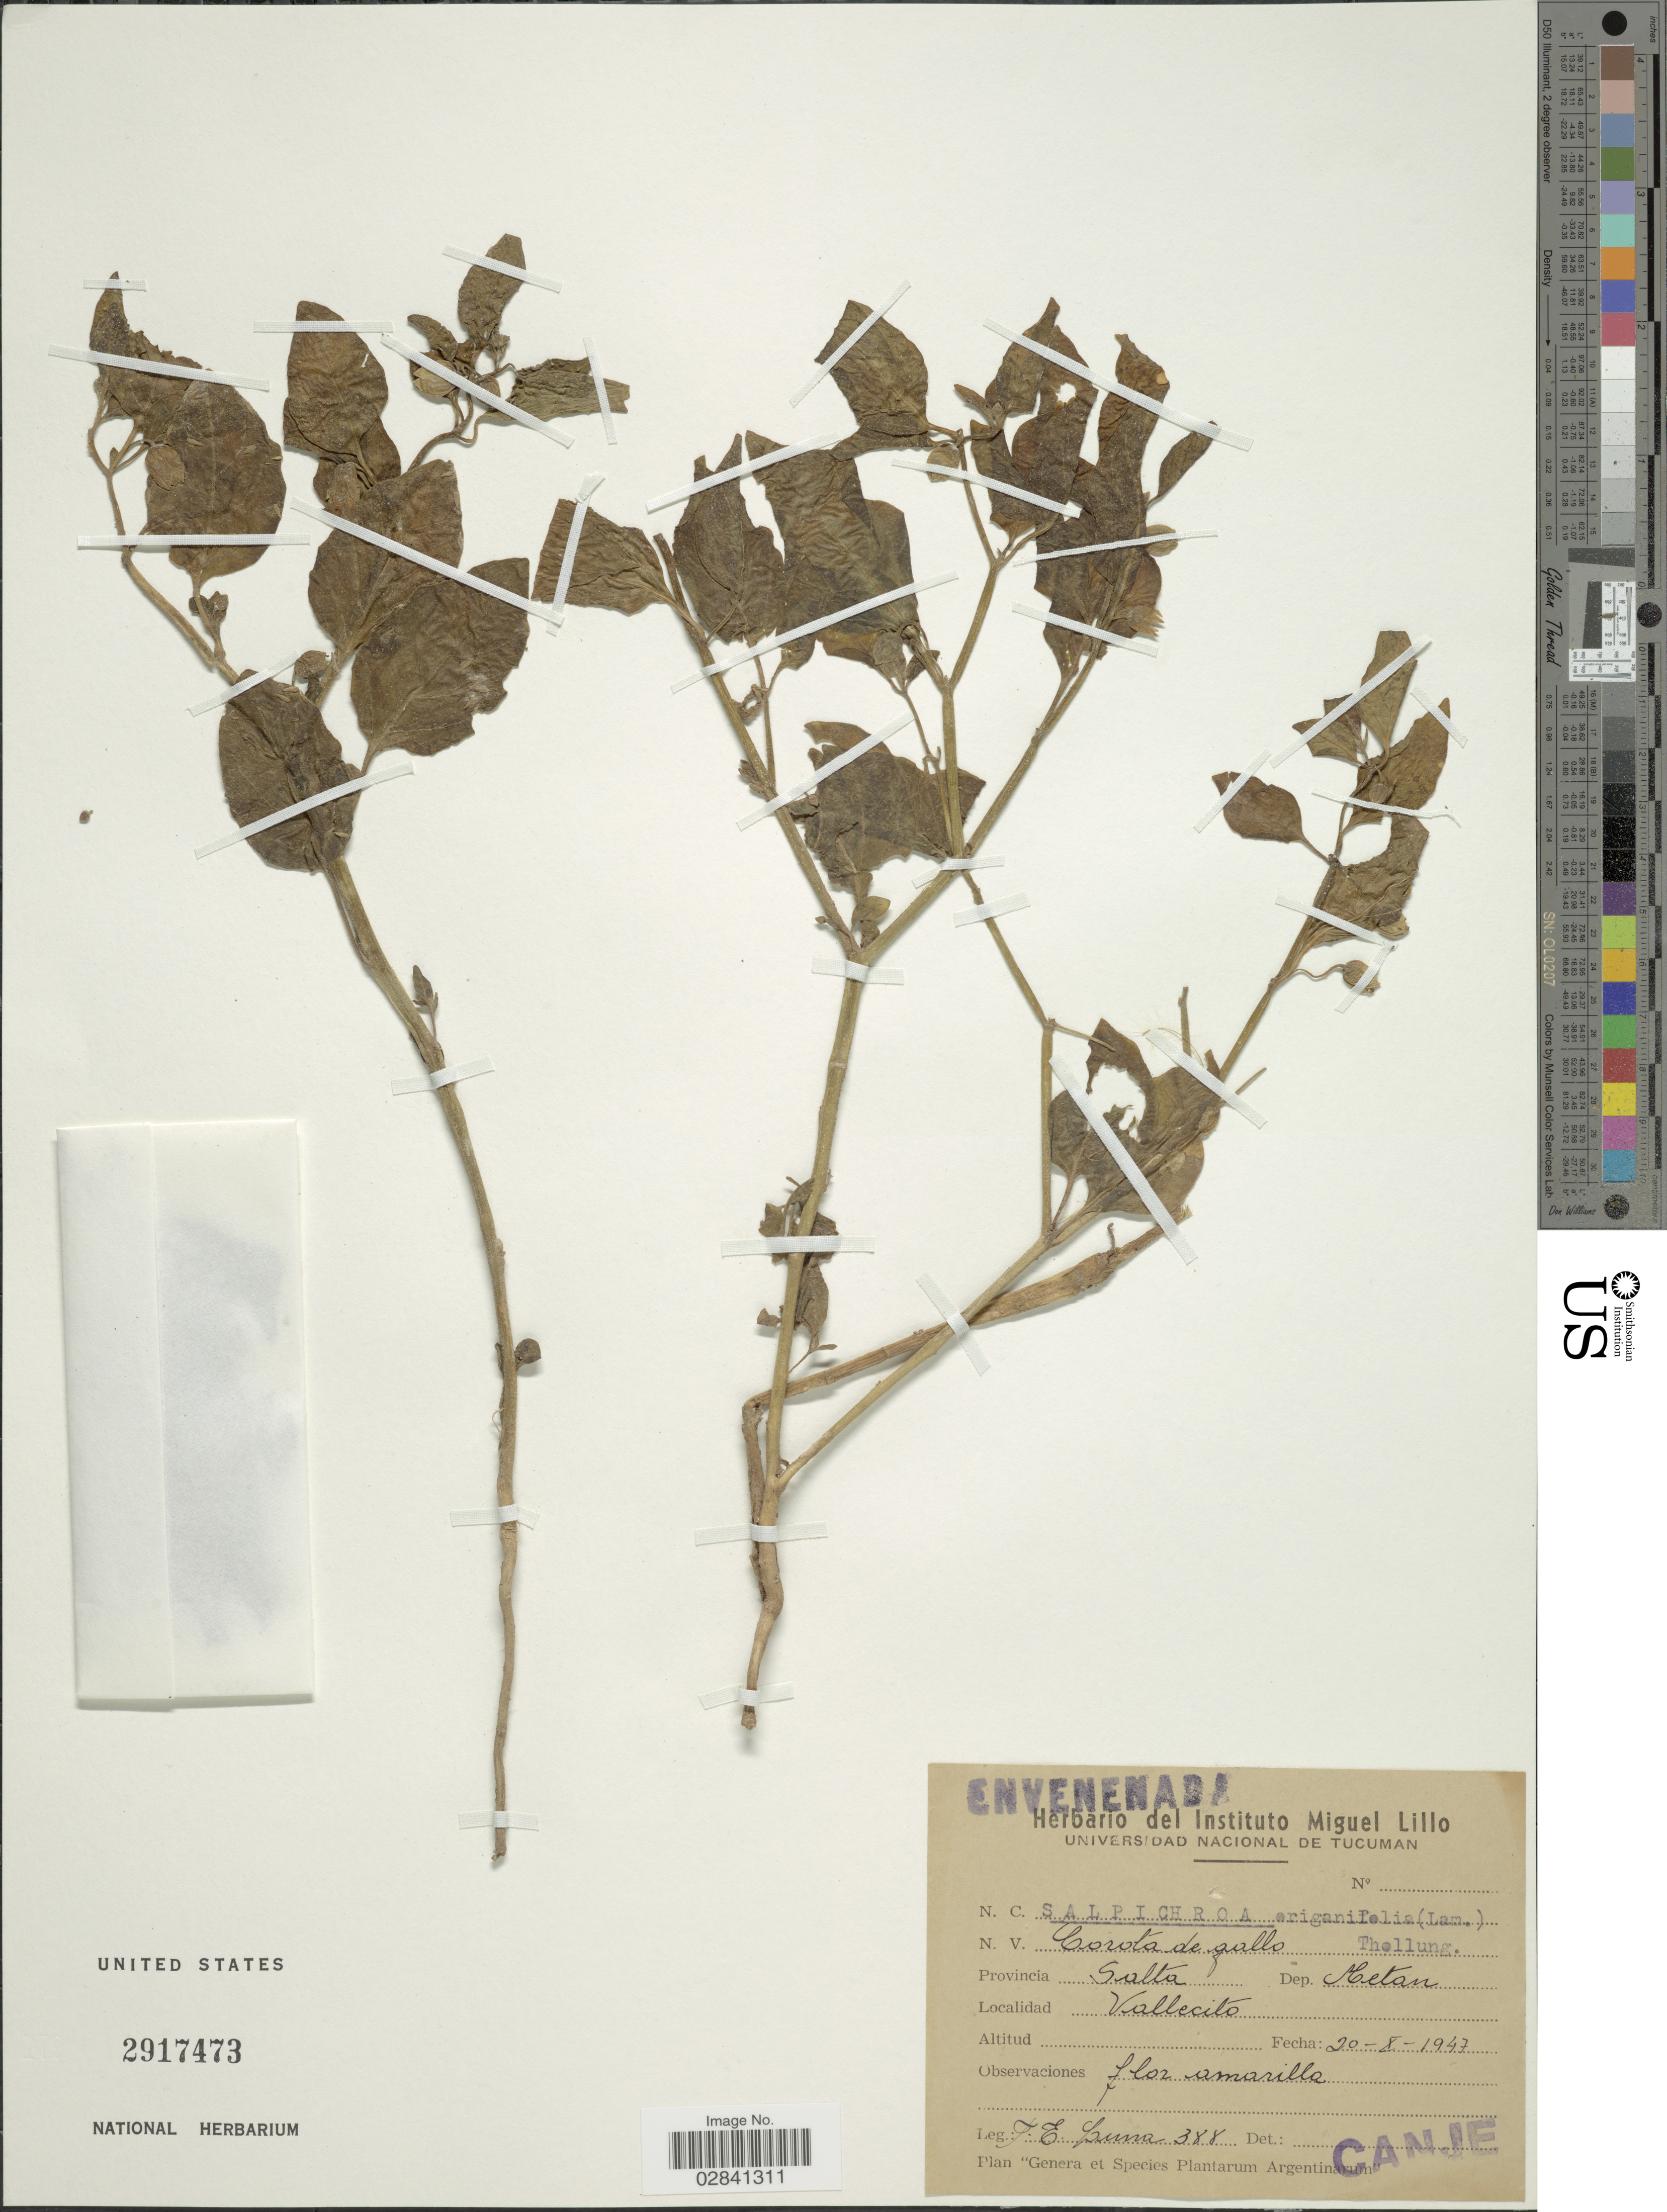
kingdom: Plantae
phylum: Tracheophyta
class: Magnoliopsida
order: Solanales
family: Solanaceae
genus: Salpichroa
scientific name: Salpichroa origanifolia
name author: (Lam.) Baill.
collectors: F. E. Luna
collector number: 388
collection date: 1947-10-20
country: Argentina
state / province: Salta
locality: Dep. Metan. Vallecito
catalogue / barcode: US 2917473